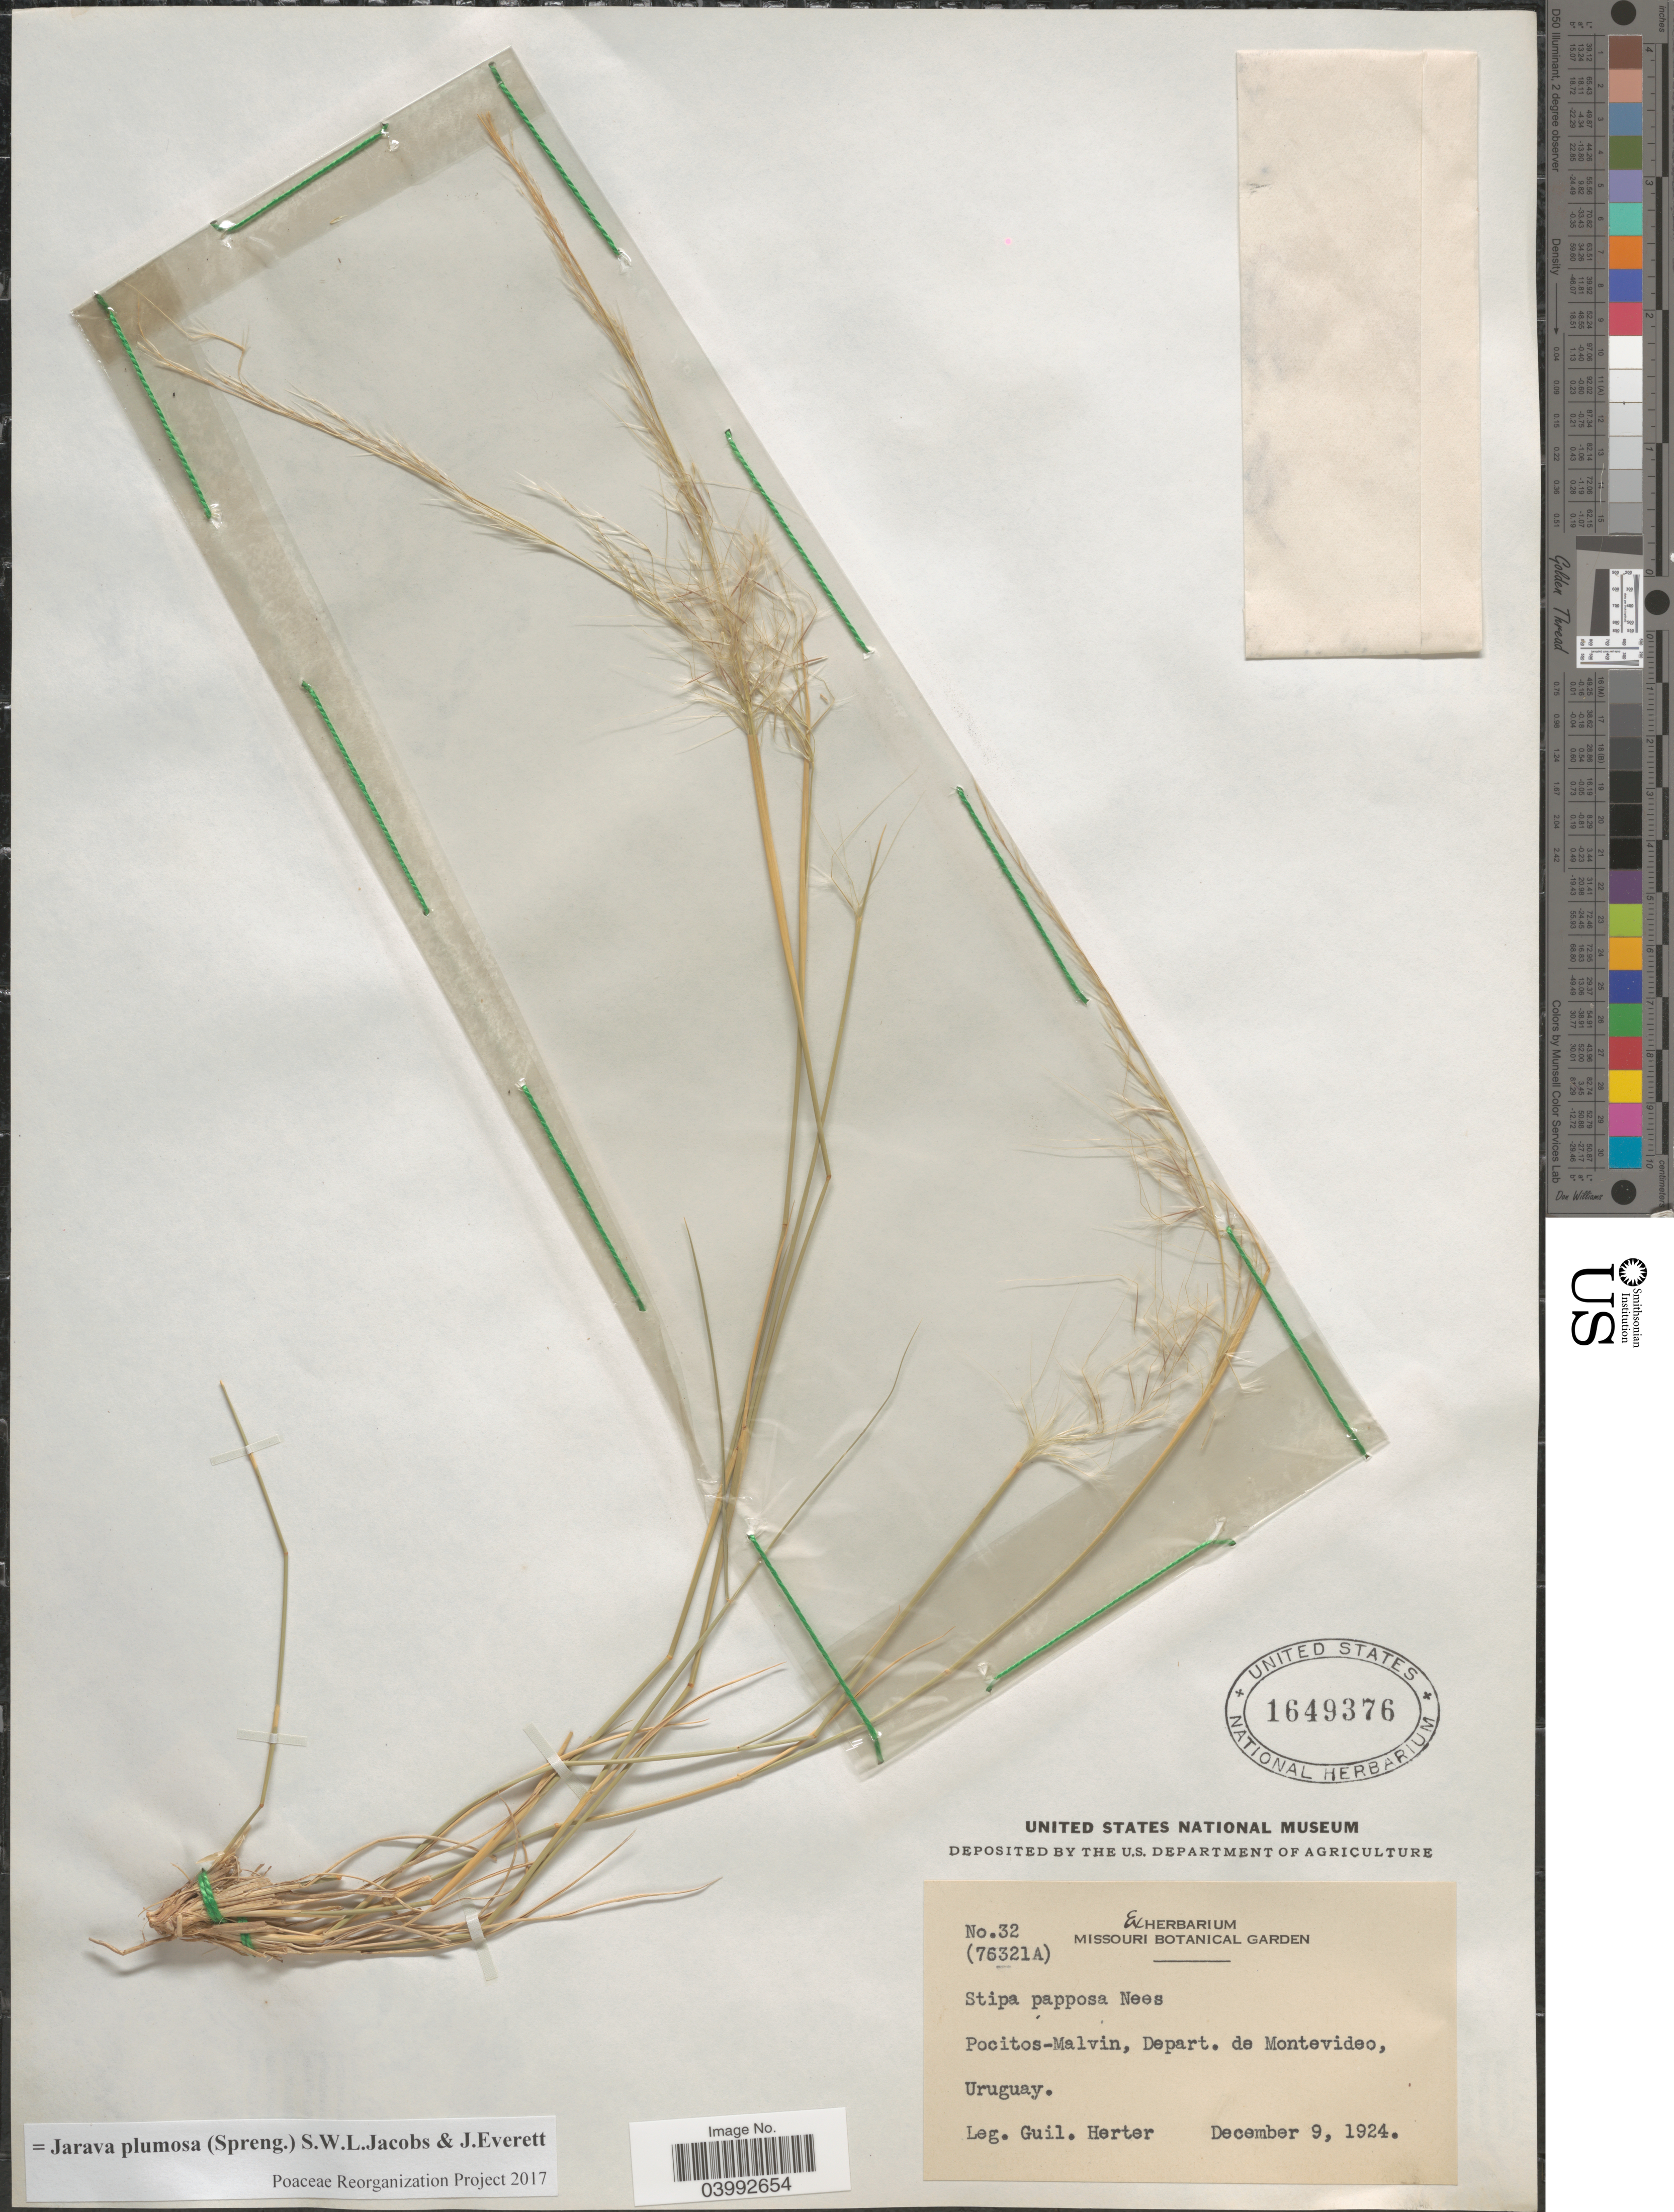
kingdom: Plantae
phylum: Tracheophyta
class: Liliopsida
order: Poales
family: Poaceae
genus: Jarava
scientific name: Jarava plumosa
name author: (Spreng.) S.W.L. Jacobs & J. Everett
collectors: G. Herter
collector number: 32/(76321A)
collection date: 1924-12-09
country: Uruguay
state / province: Montevideo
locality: Pocitos-Malvin, Depart. de Montevideo.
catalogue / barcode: US 1649376